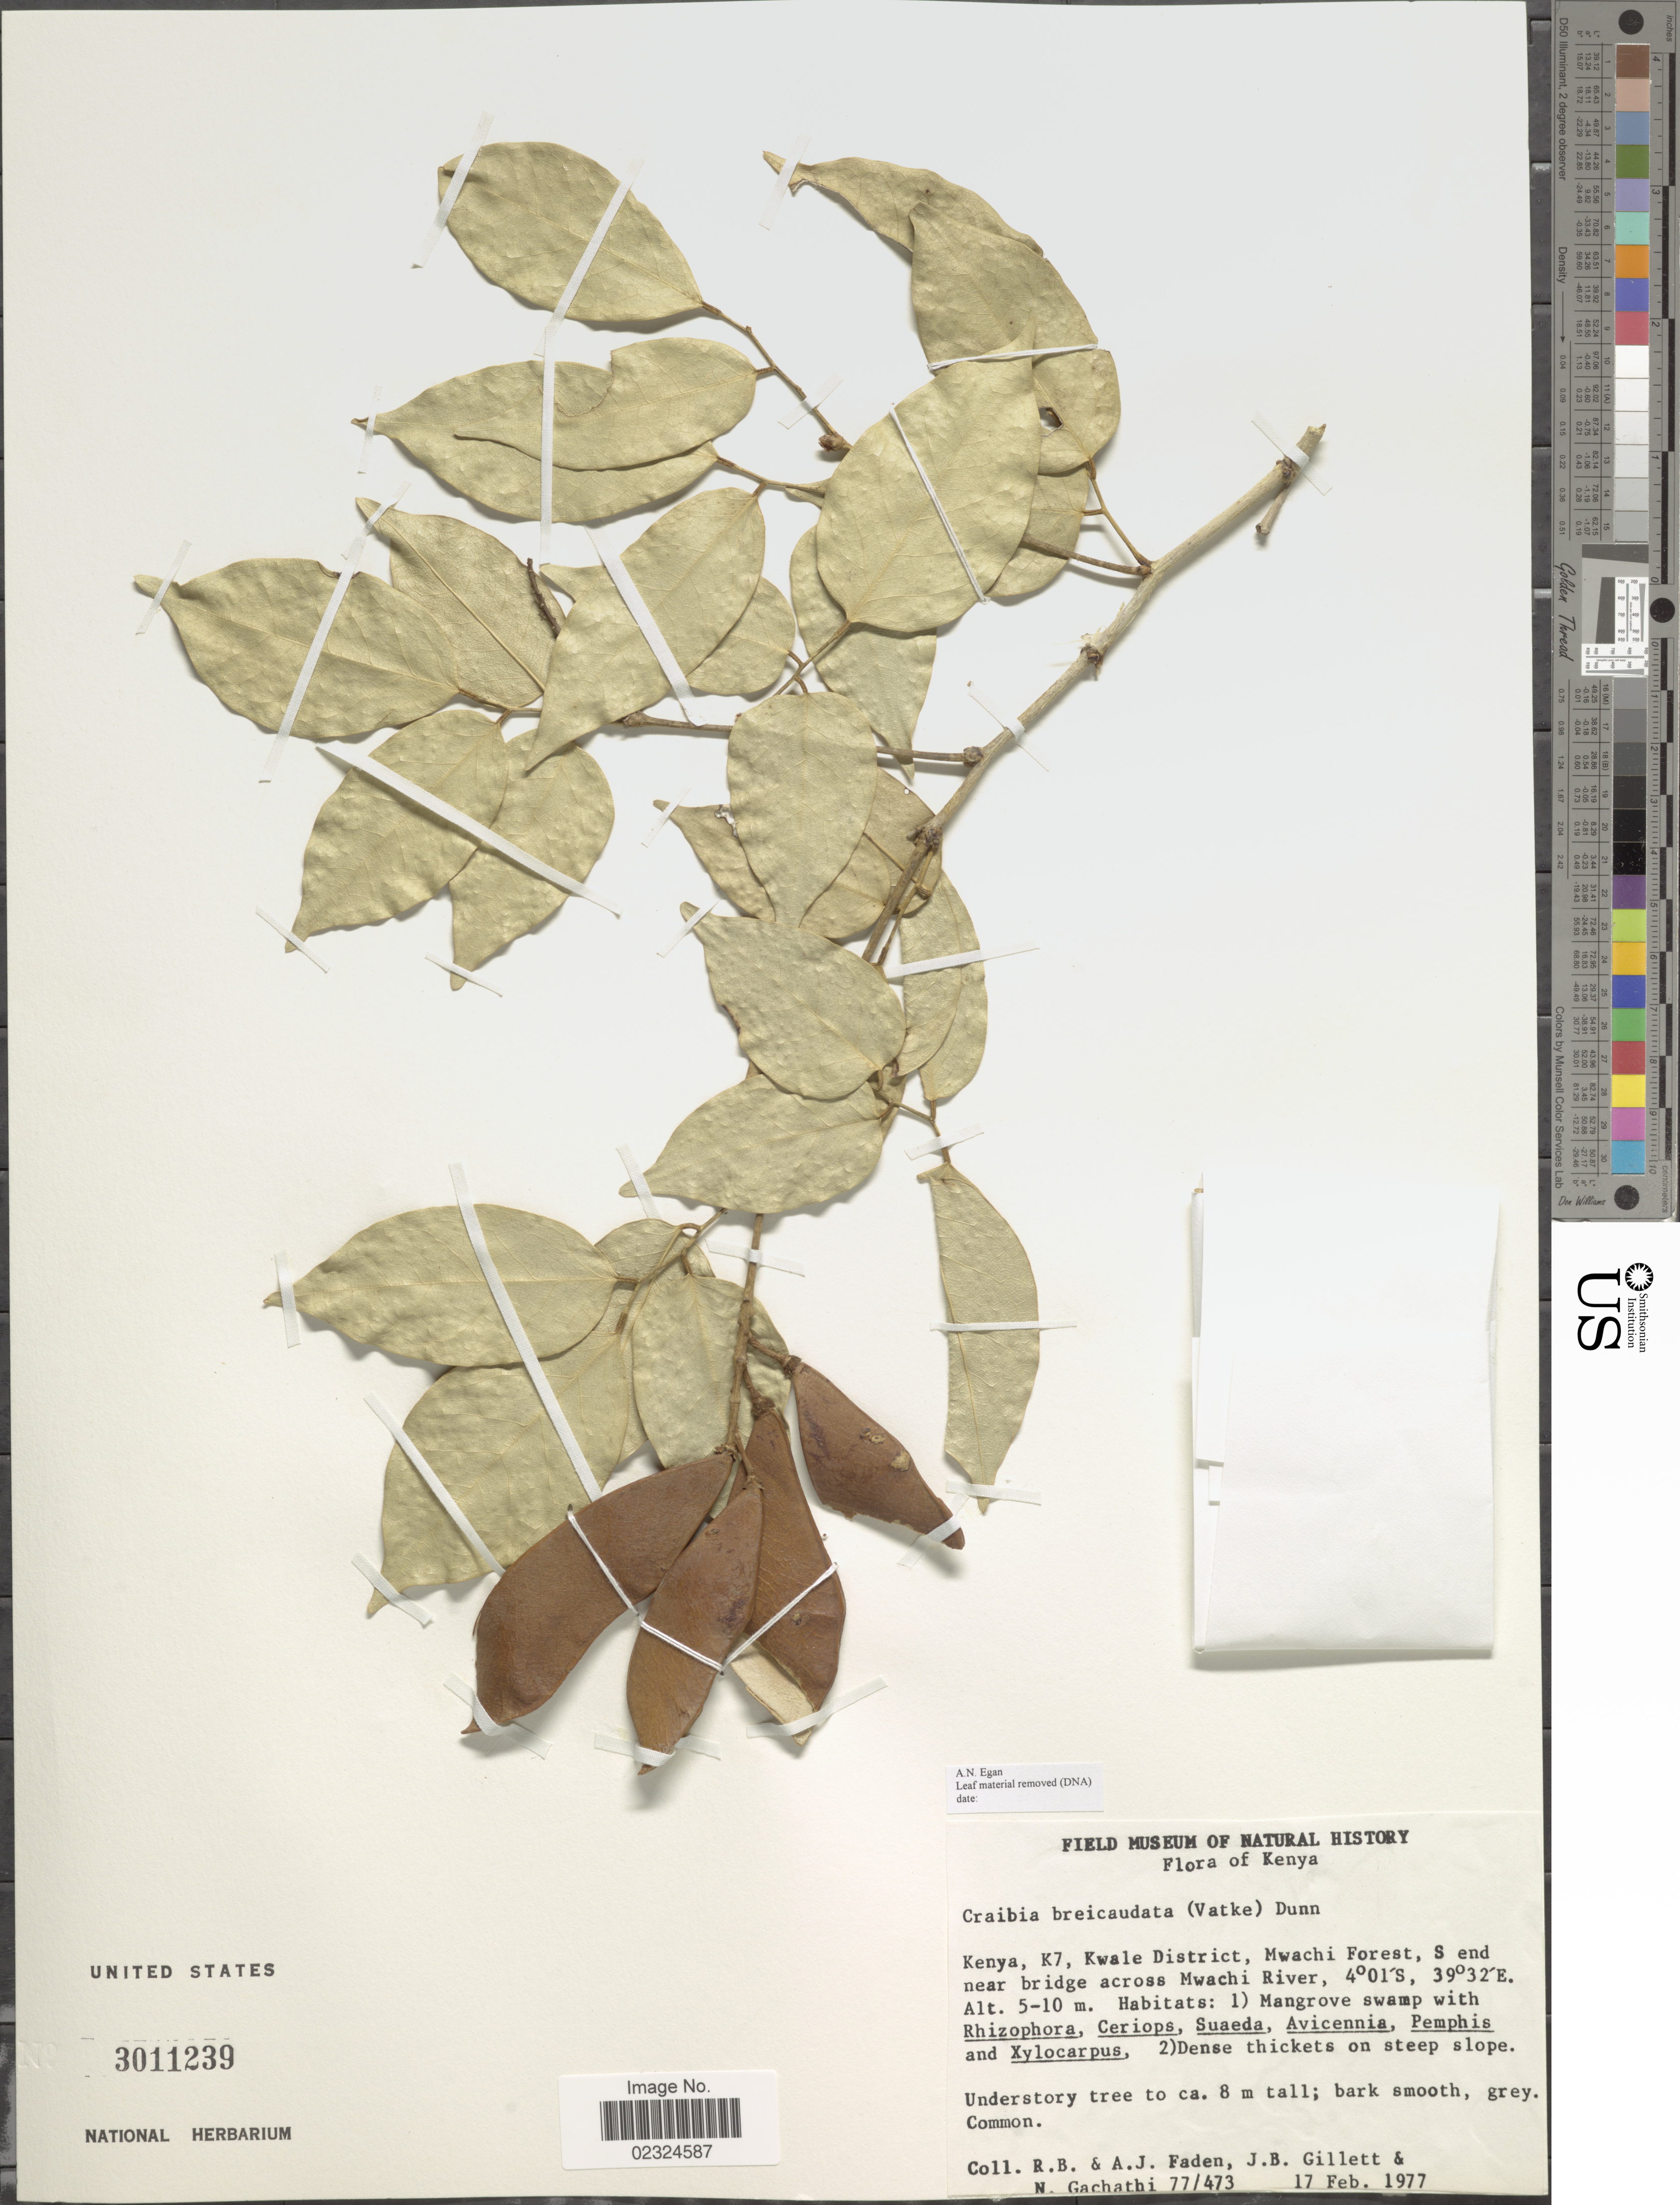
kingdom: Plantae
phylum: Tracheophyta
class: Magnoliopsida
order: Fabales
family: Fabaceae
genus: Craibia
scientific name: Craibia brevicaudata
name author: (Vatke) Dunn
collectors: R. B. Faden, A. J. Faden, J. B. Gillett & N. Gachathi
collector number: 77/473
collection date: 1977-02-17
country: Kenya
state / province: Kwale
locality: K7, Kwale District, Mwachi Forest, S end near bridge across Mwachi River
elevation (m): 5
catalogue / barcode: US 3011239